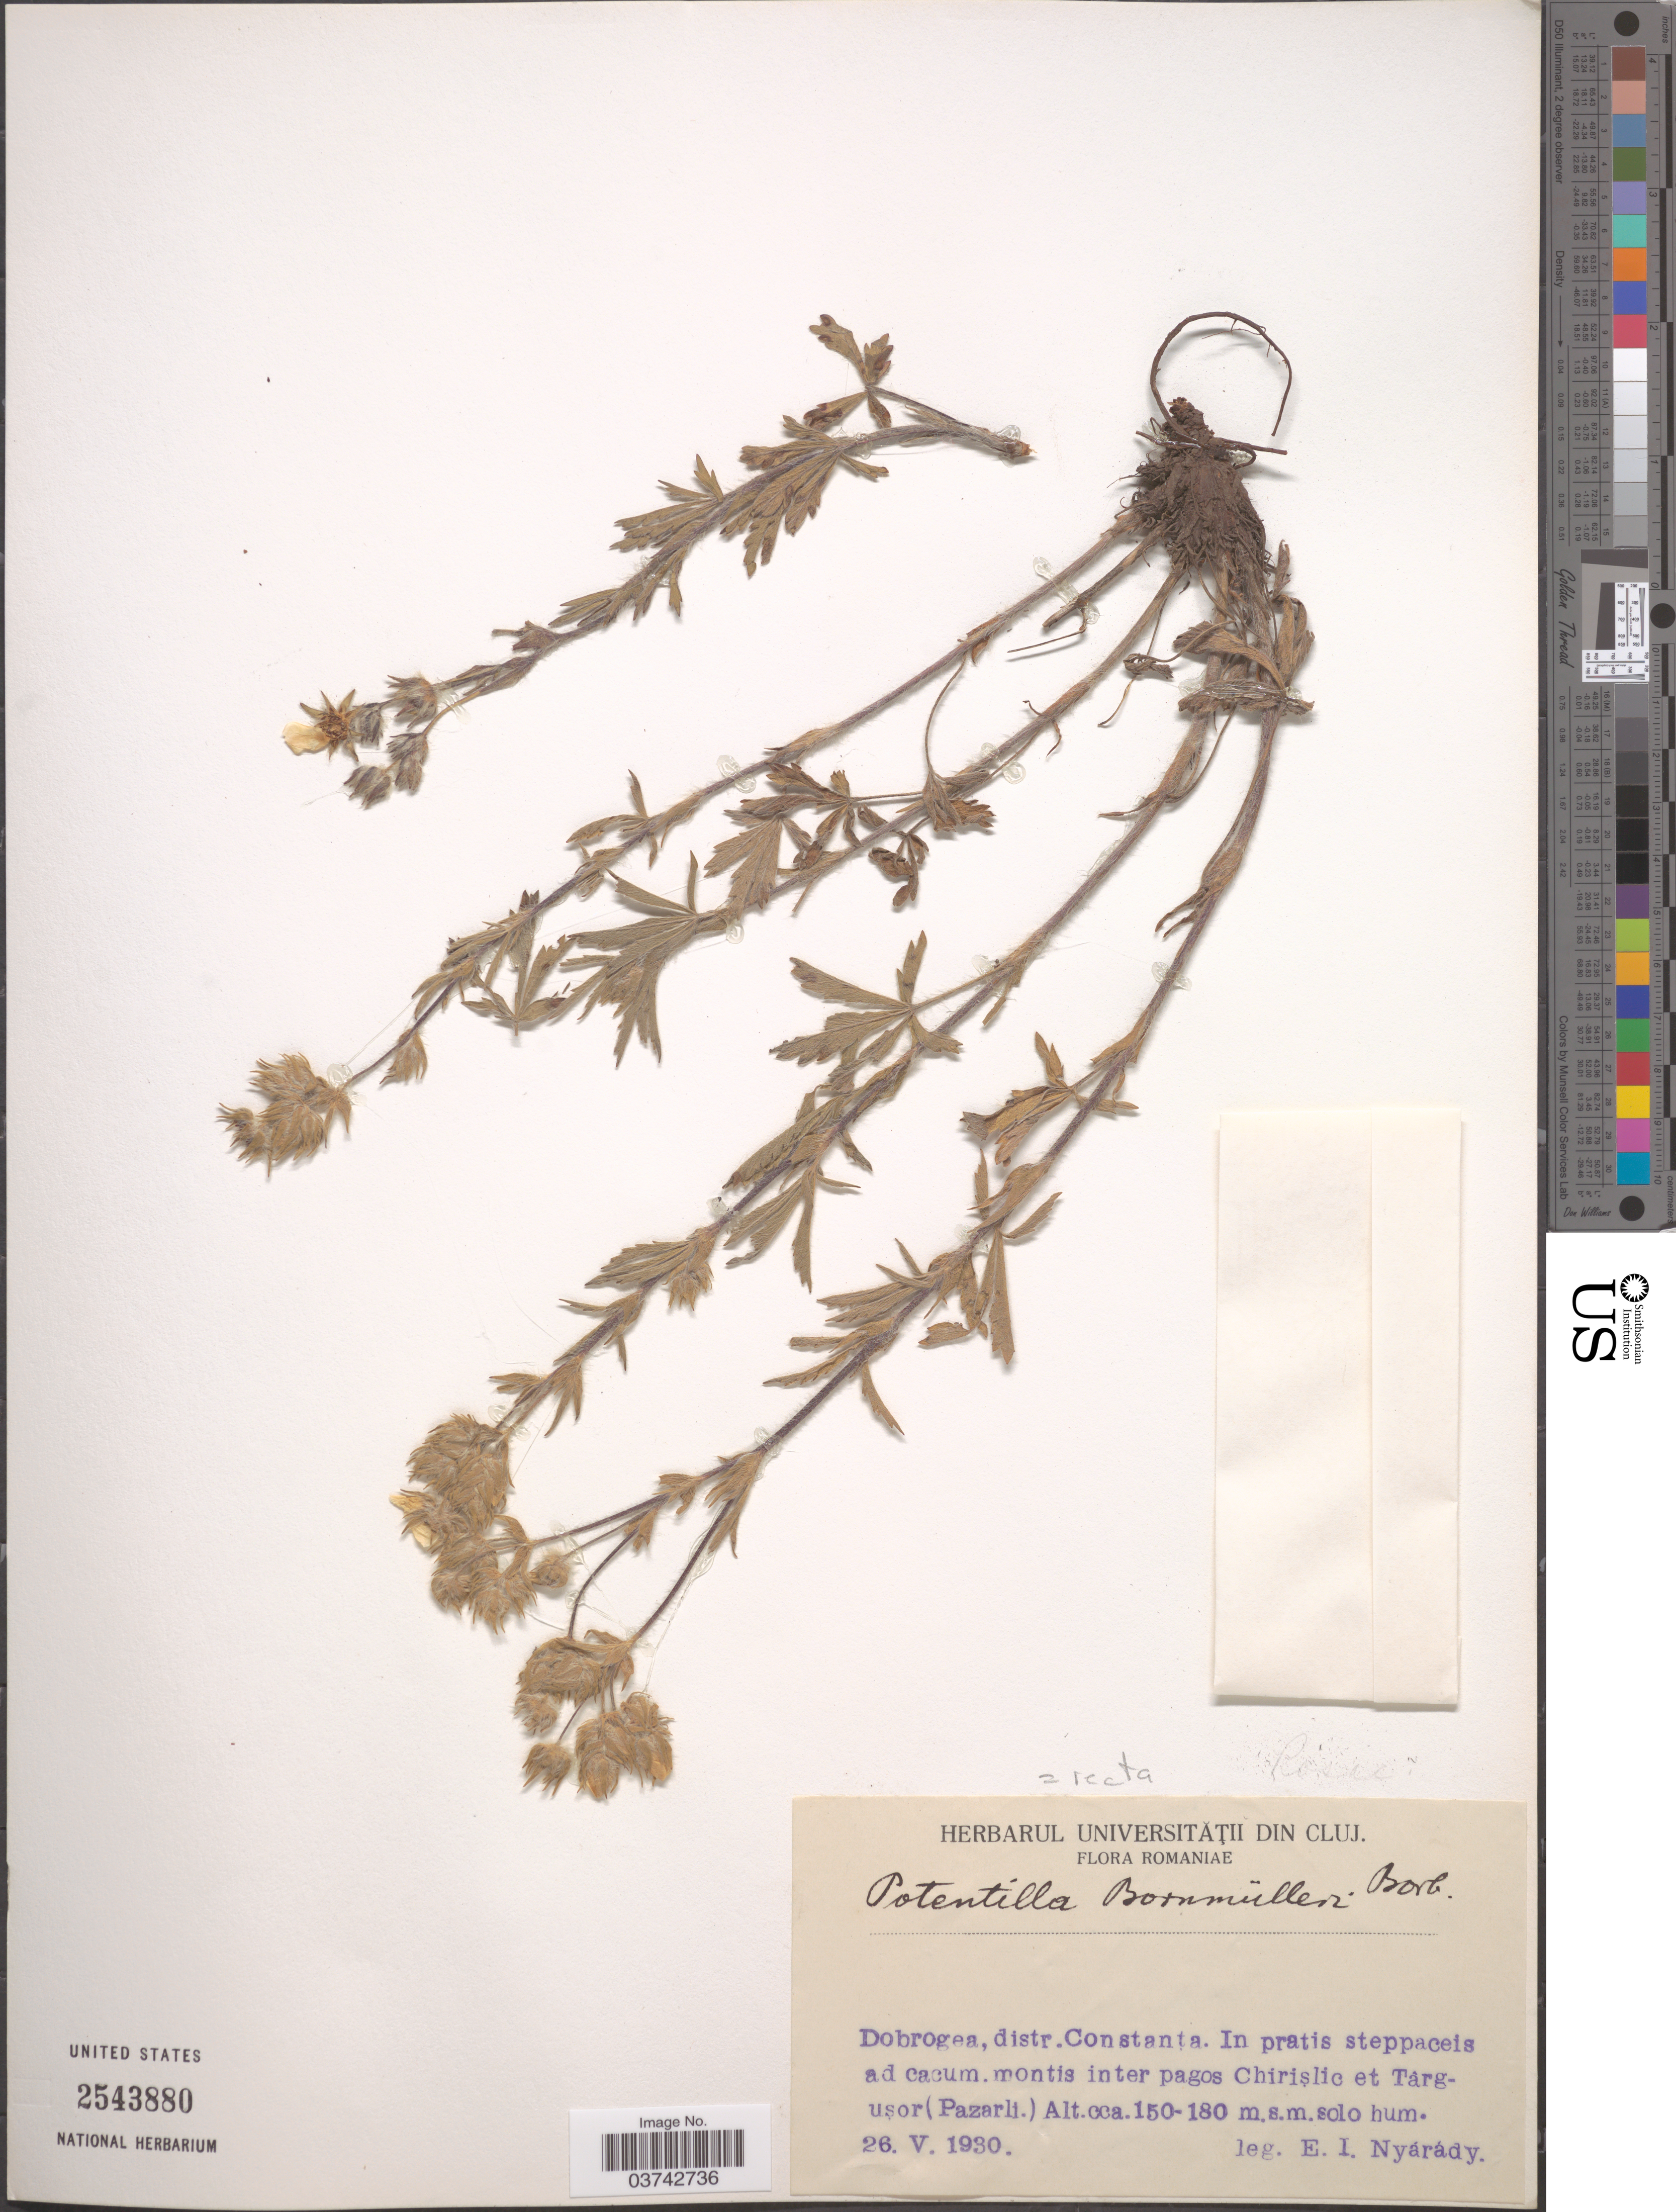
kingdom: Plantae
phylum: Tracheophyta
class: Magnoliopsida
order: Rosales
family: Rosaceae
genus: Potentilla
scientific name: Potentilla recta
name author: L.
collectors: E. Nyárády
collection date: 1930-05-26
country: Romania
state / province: Constanta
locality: Dobrogea, distr. Constanta. In pratis steppaceis ad cacum. montis inter pagos Chirislic et Târgusor (Pazarli).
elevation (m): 150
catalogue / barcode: US 2543880